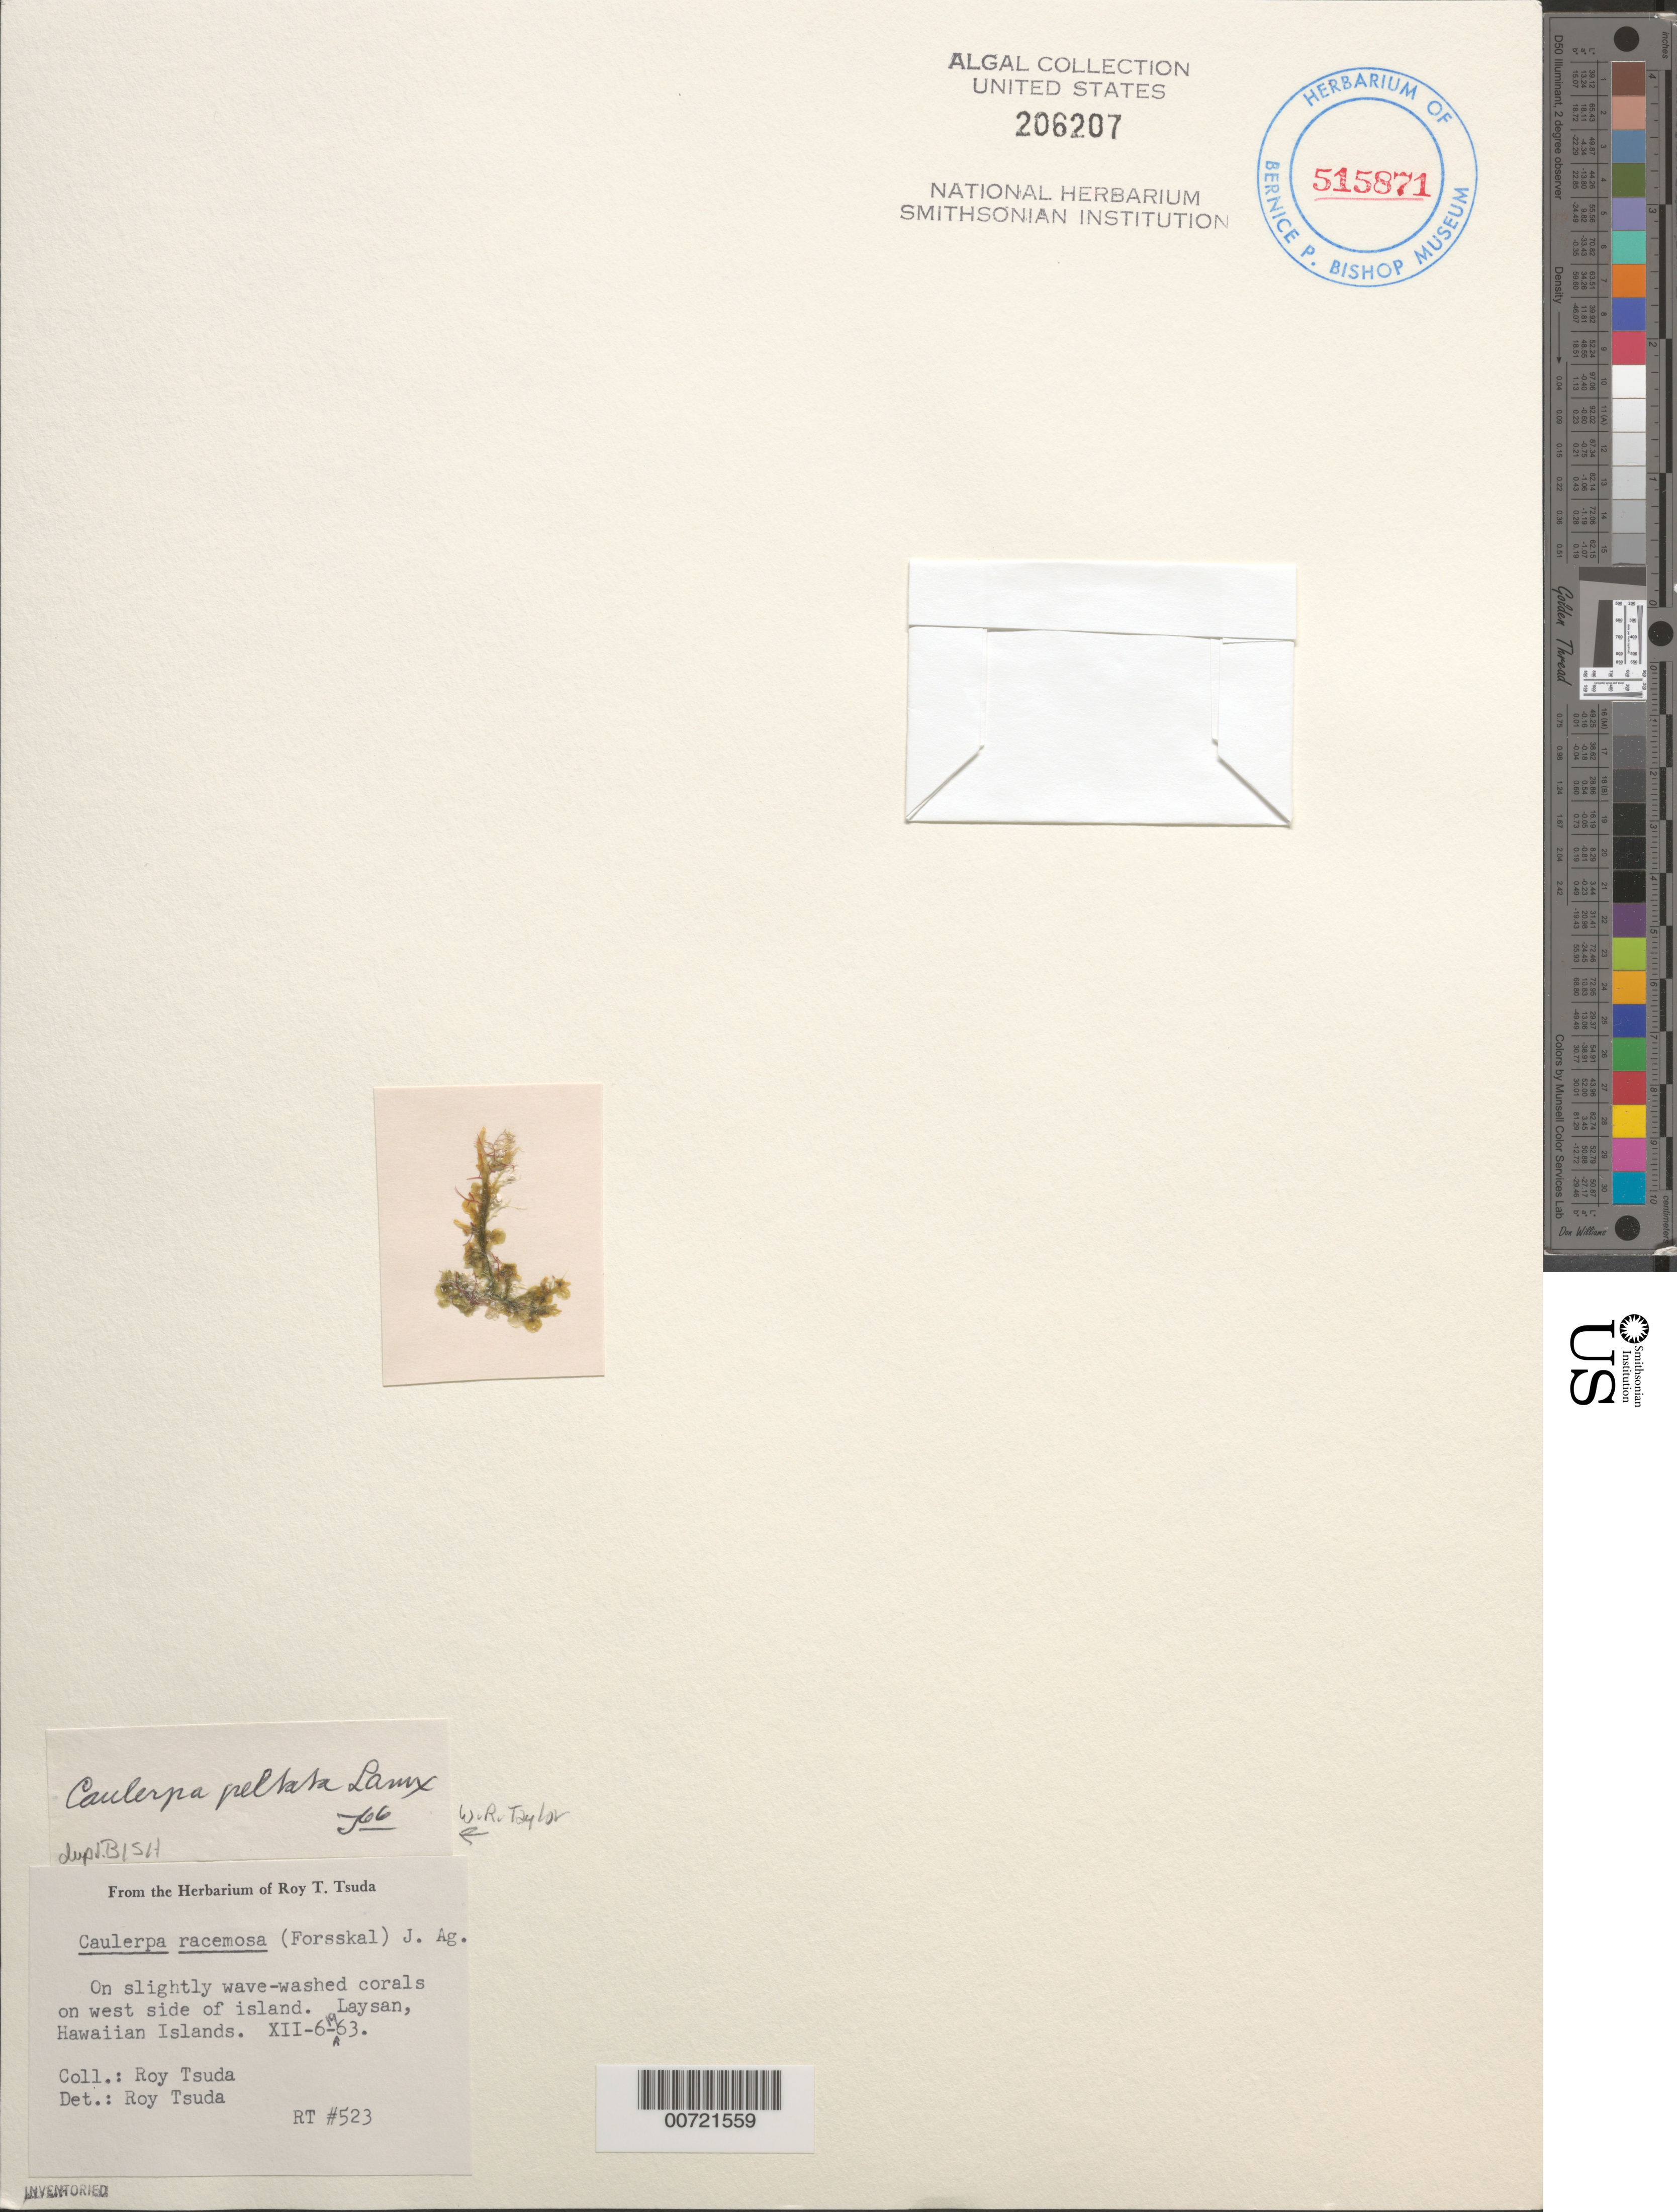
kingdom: Plantae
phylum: Chlorophyta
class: Ulvophyceae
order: Ulvales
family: Ulvaceae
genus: Ulva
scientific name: Ulva linza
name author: L.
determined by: Algae name updating Project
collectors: R. Tsuda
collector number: RT 523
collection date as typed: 06 Dec 1963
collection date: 1963-12-06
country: United States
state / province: Hawaii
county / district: Honolulu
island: Laysan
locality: West side of island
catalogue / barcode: US 206207